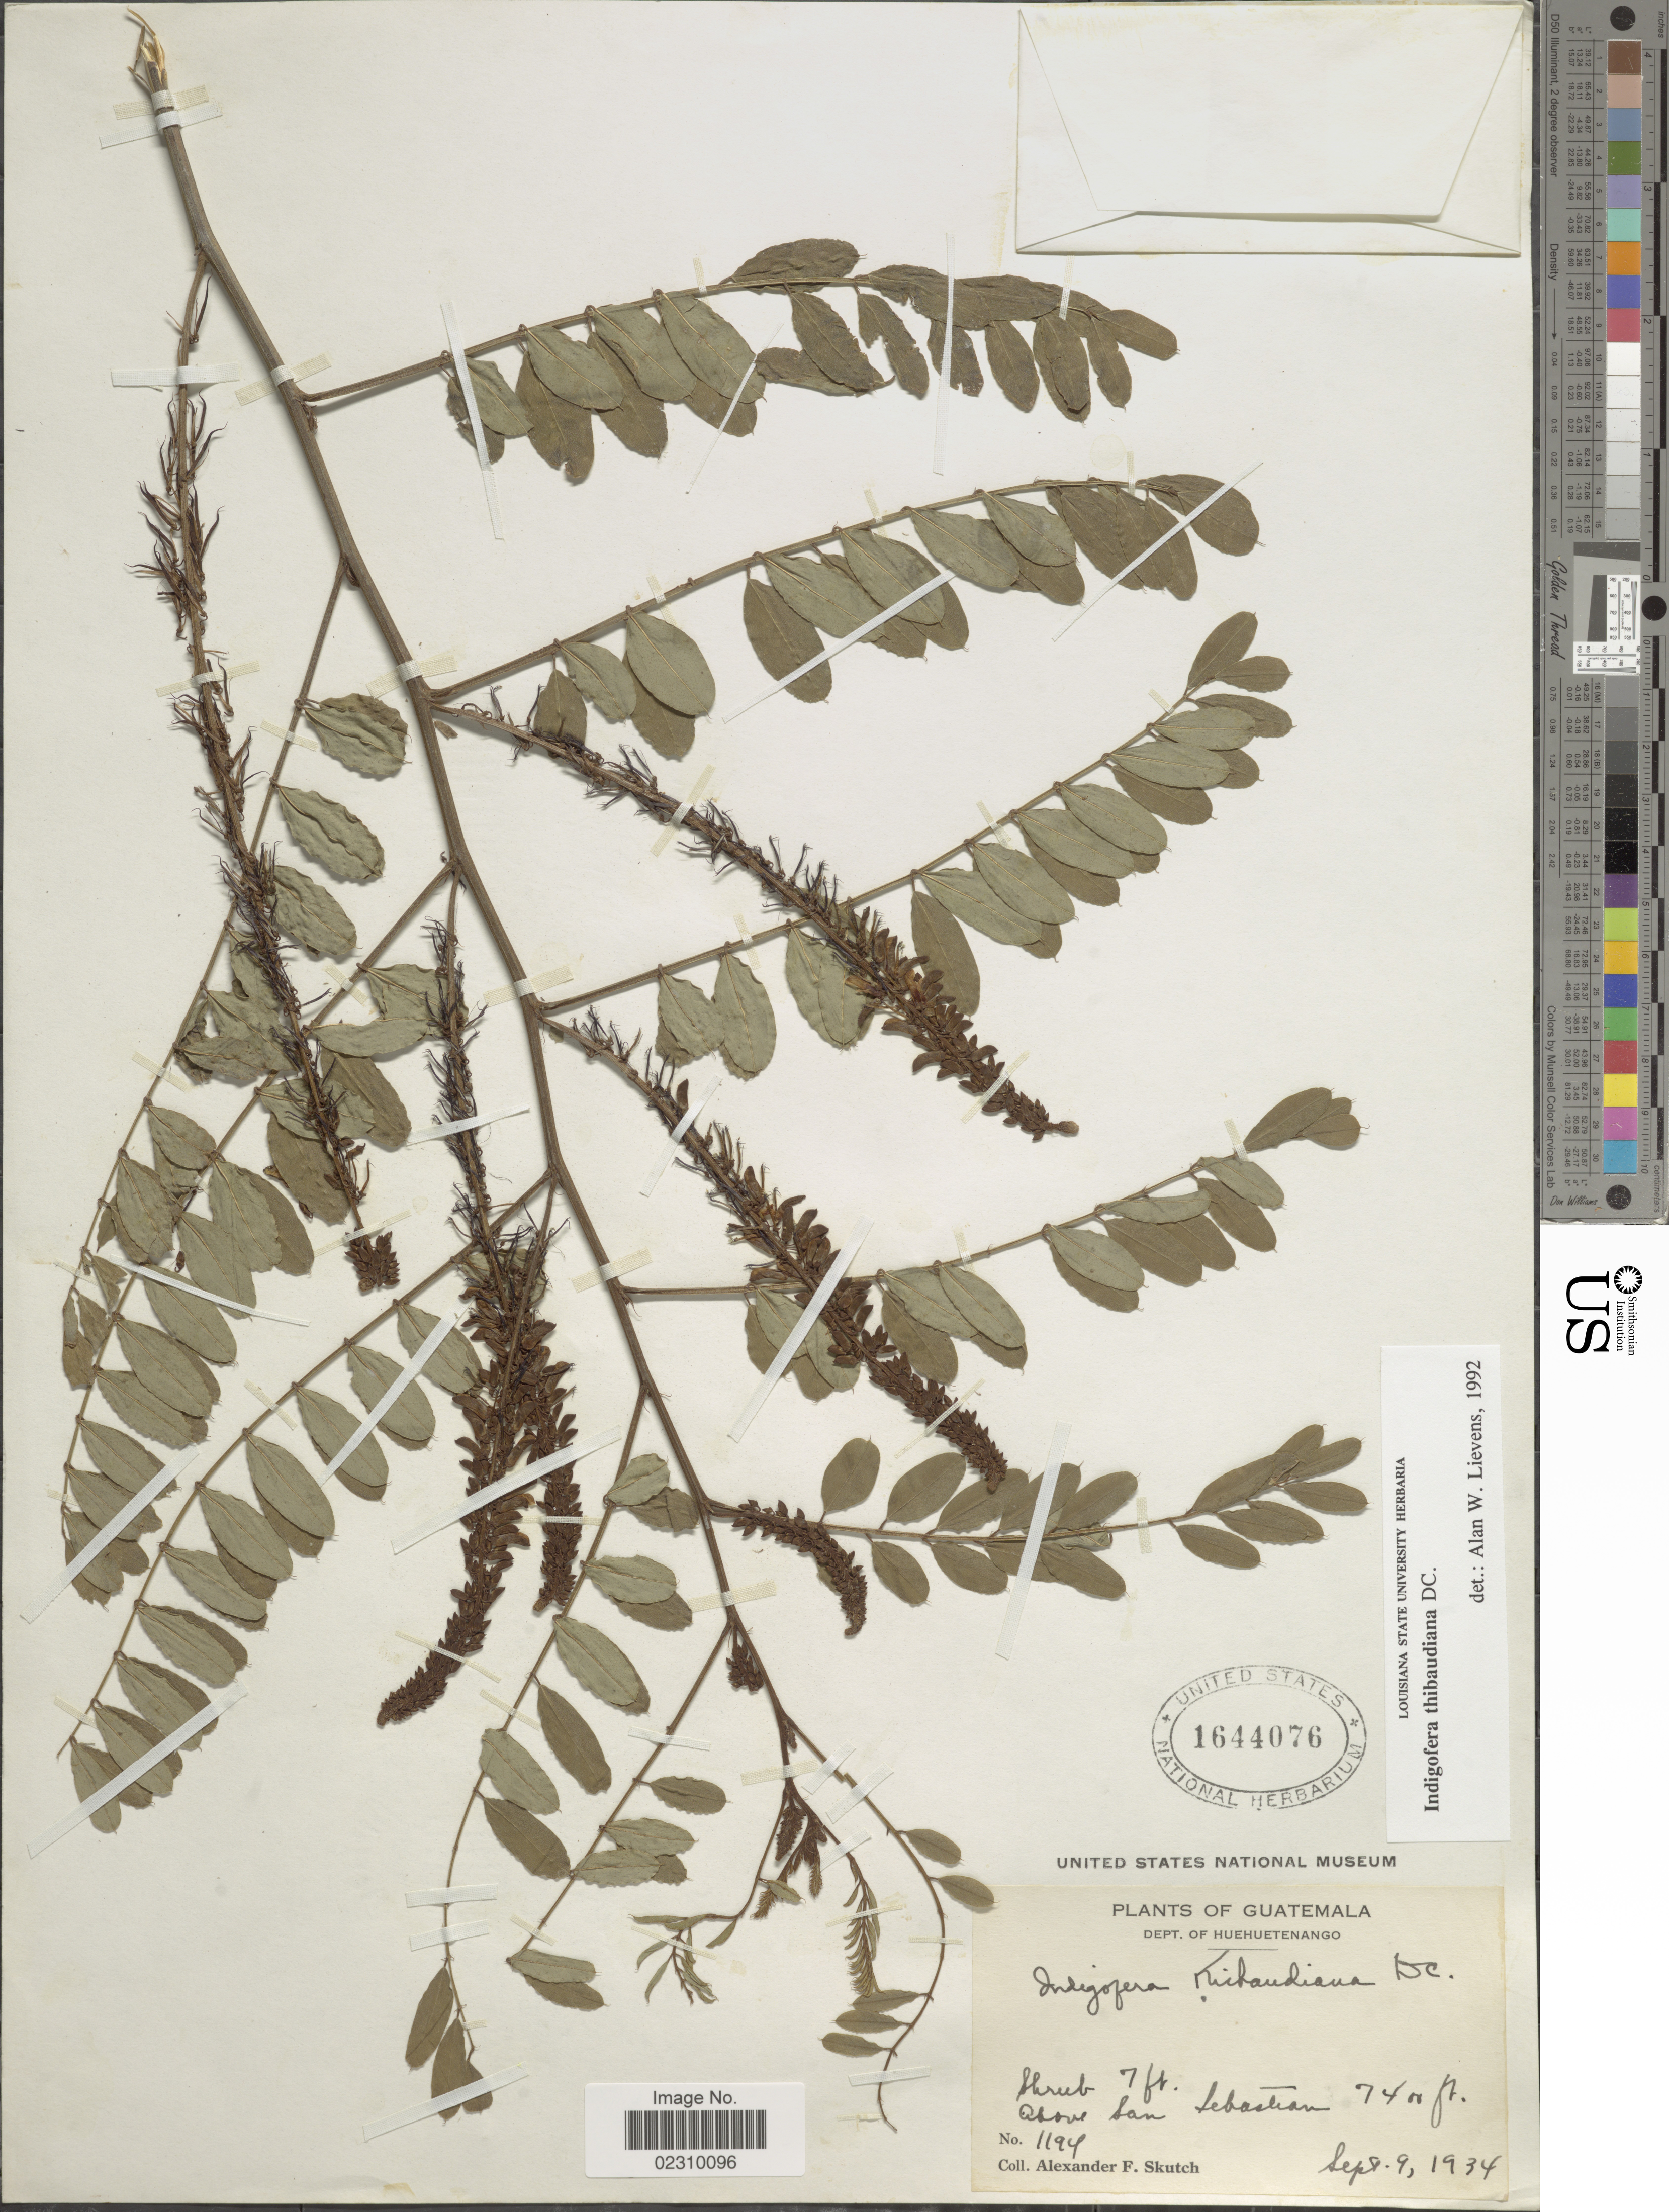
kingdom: Plantae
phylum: Tracheophyta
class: Magnoliopsida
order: Fabales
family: Fabaceae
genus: Indigofera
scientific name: Indigofera thibaudiana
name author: DC.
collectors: A. F. Skutch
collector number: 1194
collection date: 1934-09-09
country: Guatemala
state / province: Huehuetenango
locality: Above San Sebastian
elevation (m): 2256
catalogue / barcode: US 1644076